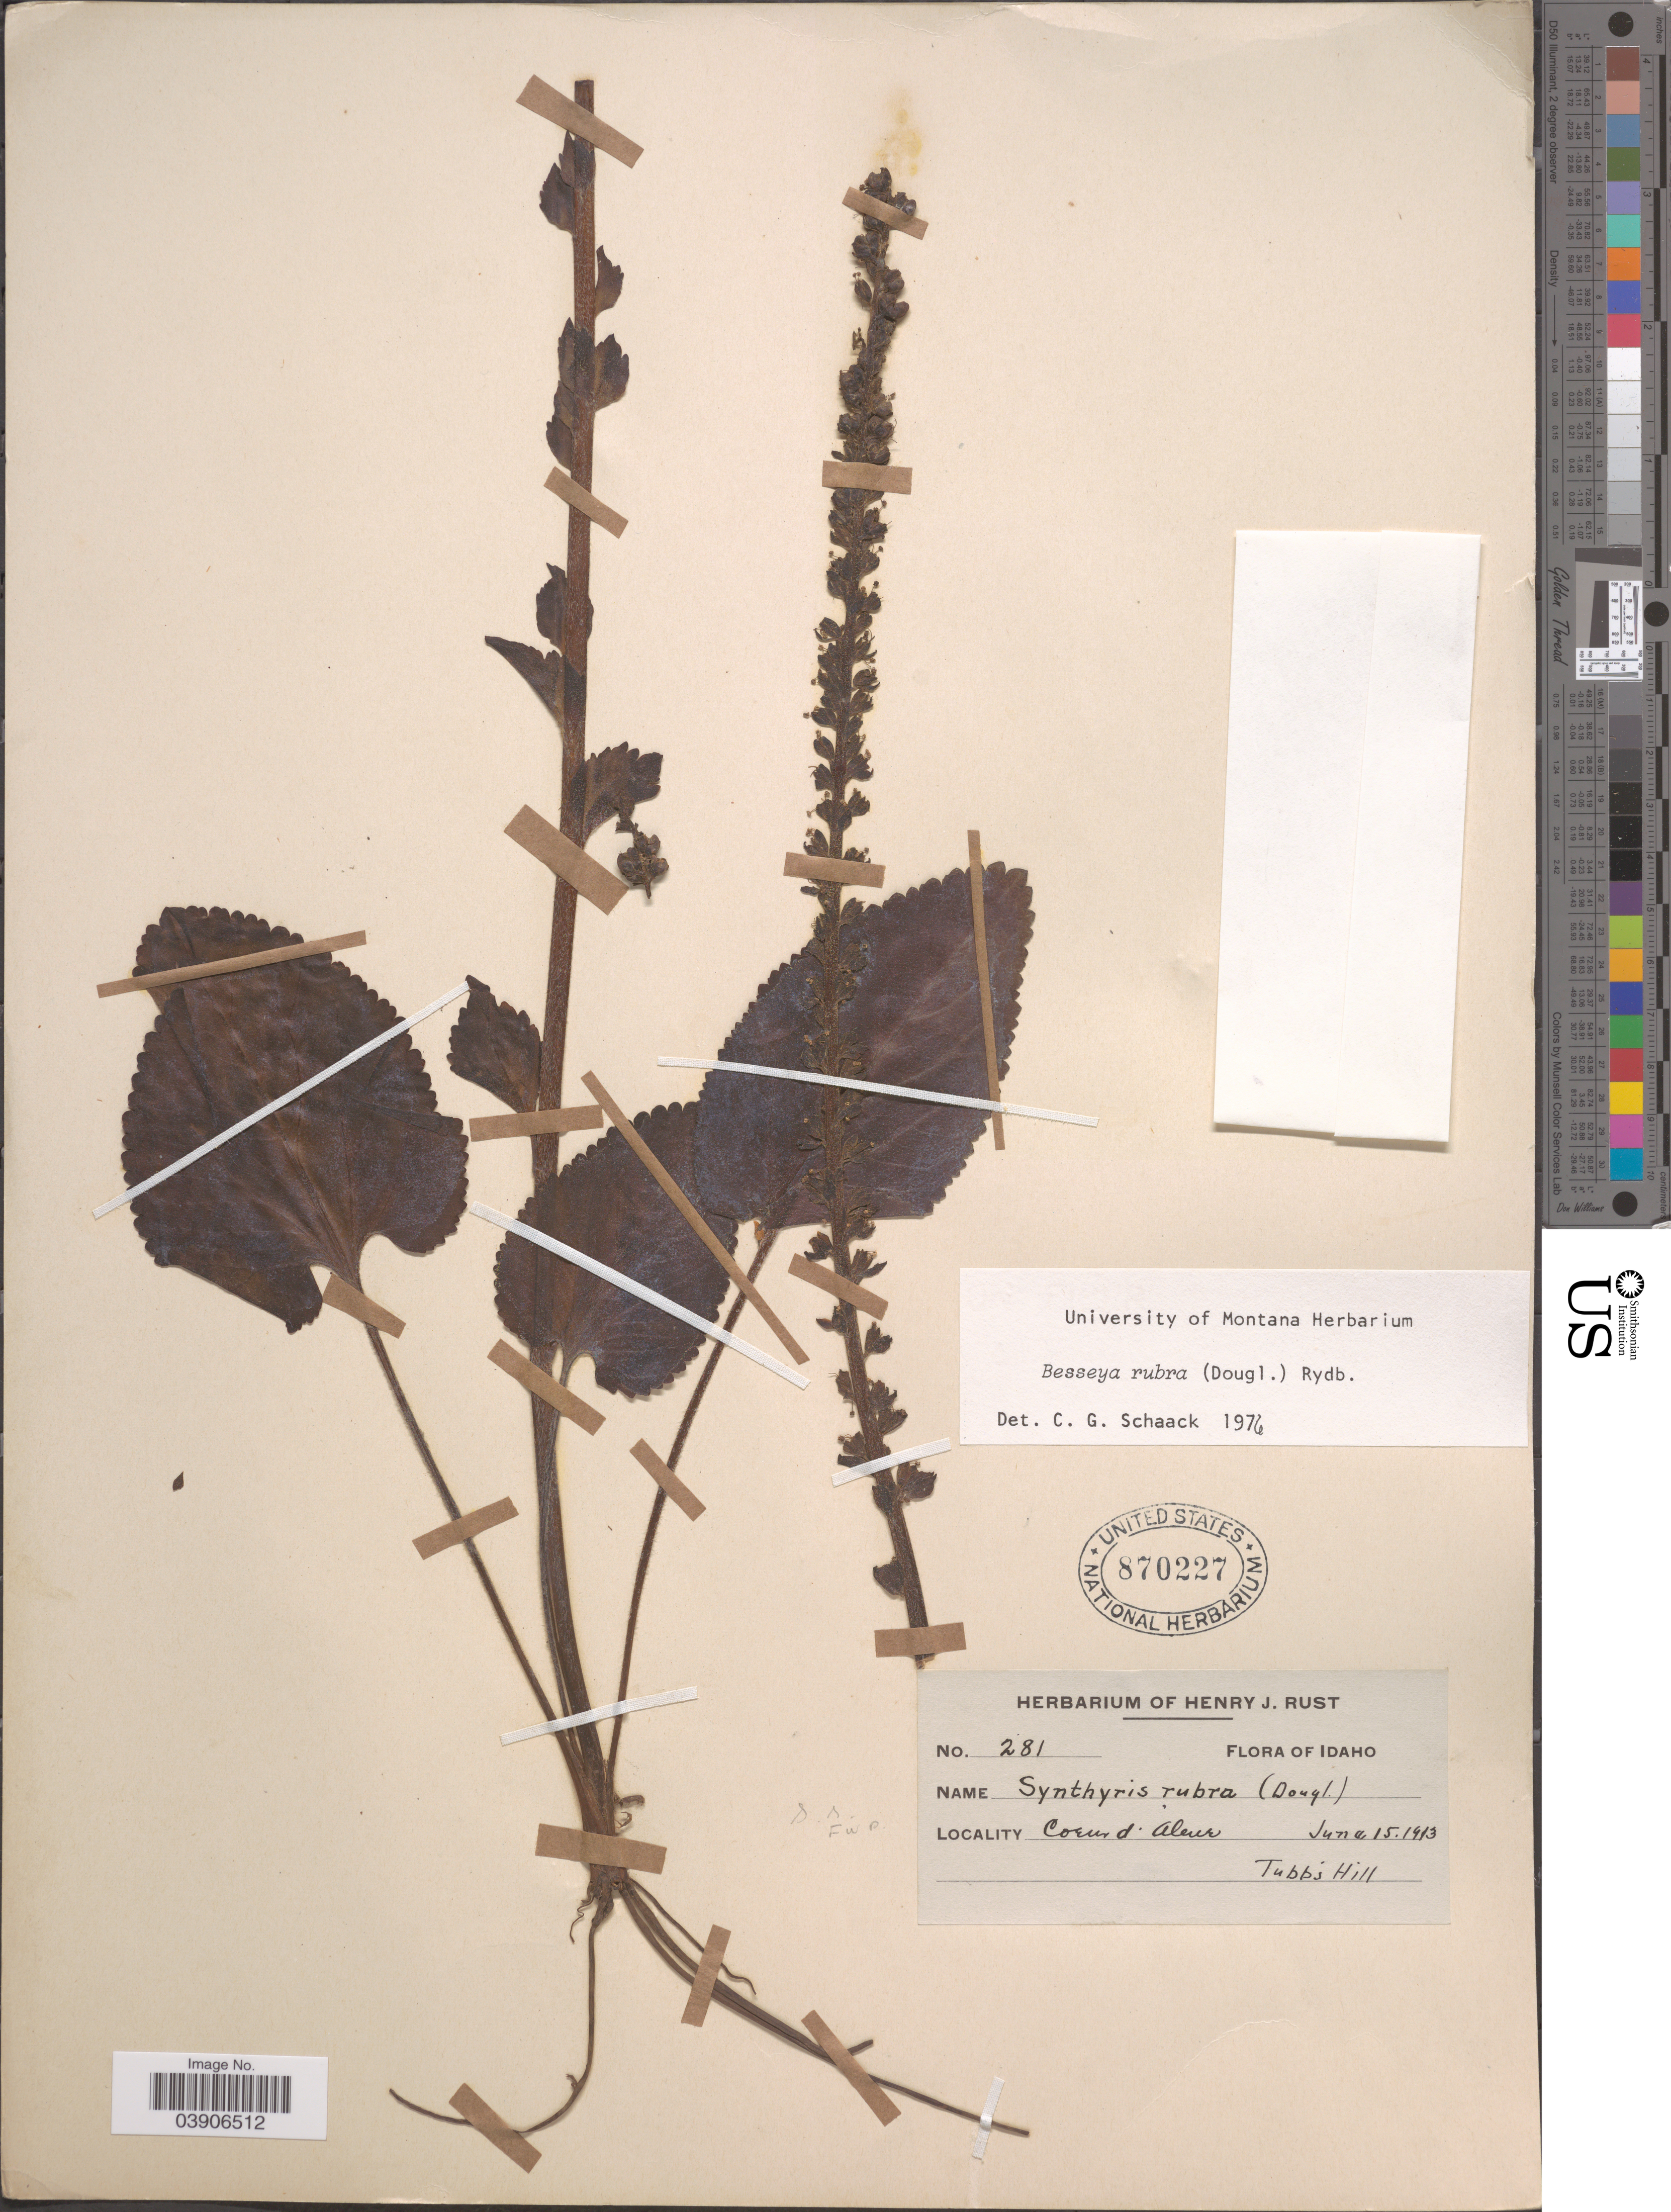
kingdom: Plantae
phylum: Tracheophyta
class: Magnoliopsida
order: Lamiales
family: Plantaginaceae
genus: Synthyris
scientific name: Synthyris rubra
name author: (Douglas ex Hook.) Benth.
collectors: ex herb. Henry J. Rust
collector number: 281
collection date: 1913-06-15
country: United States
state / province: Idaho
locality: Coeur d' Alene. Tubb's Hill.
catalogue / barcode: US 870227